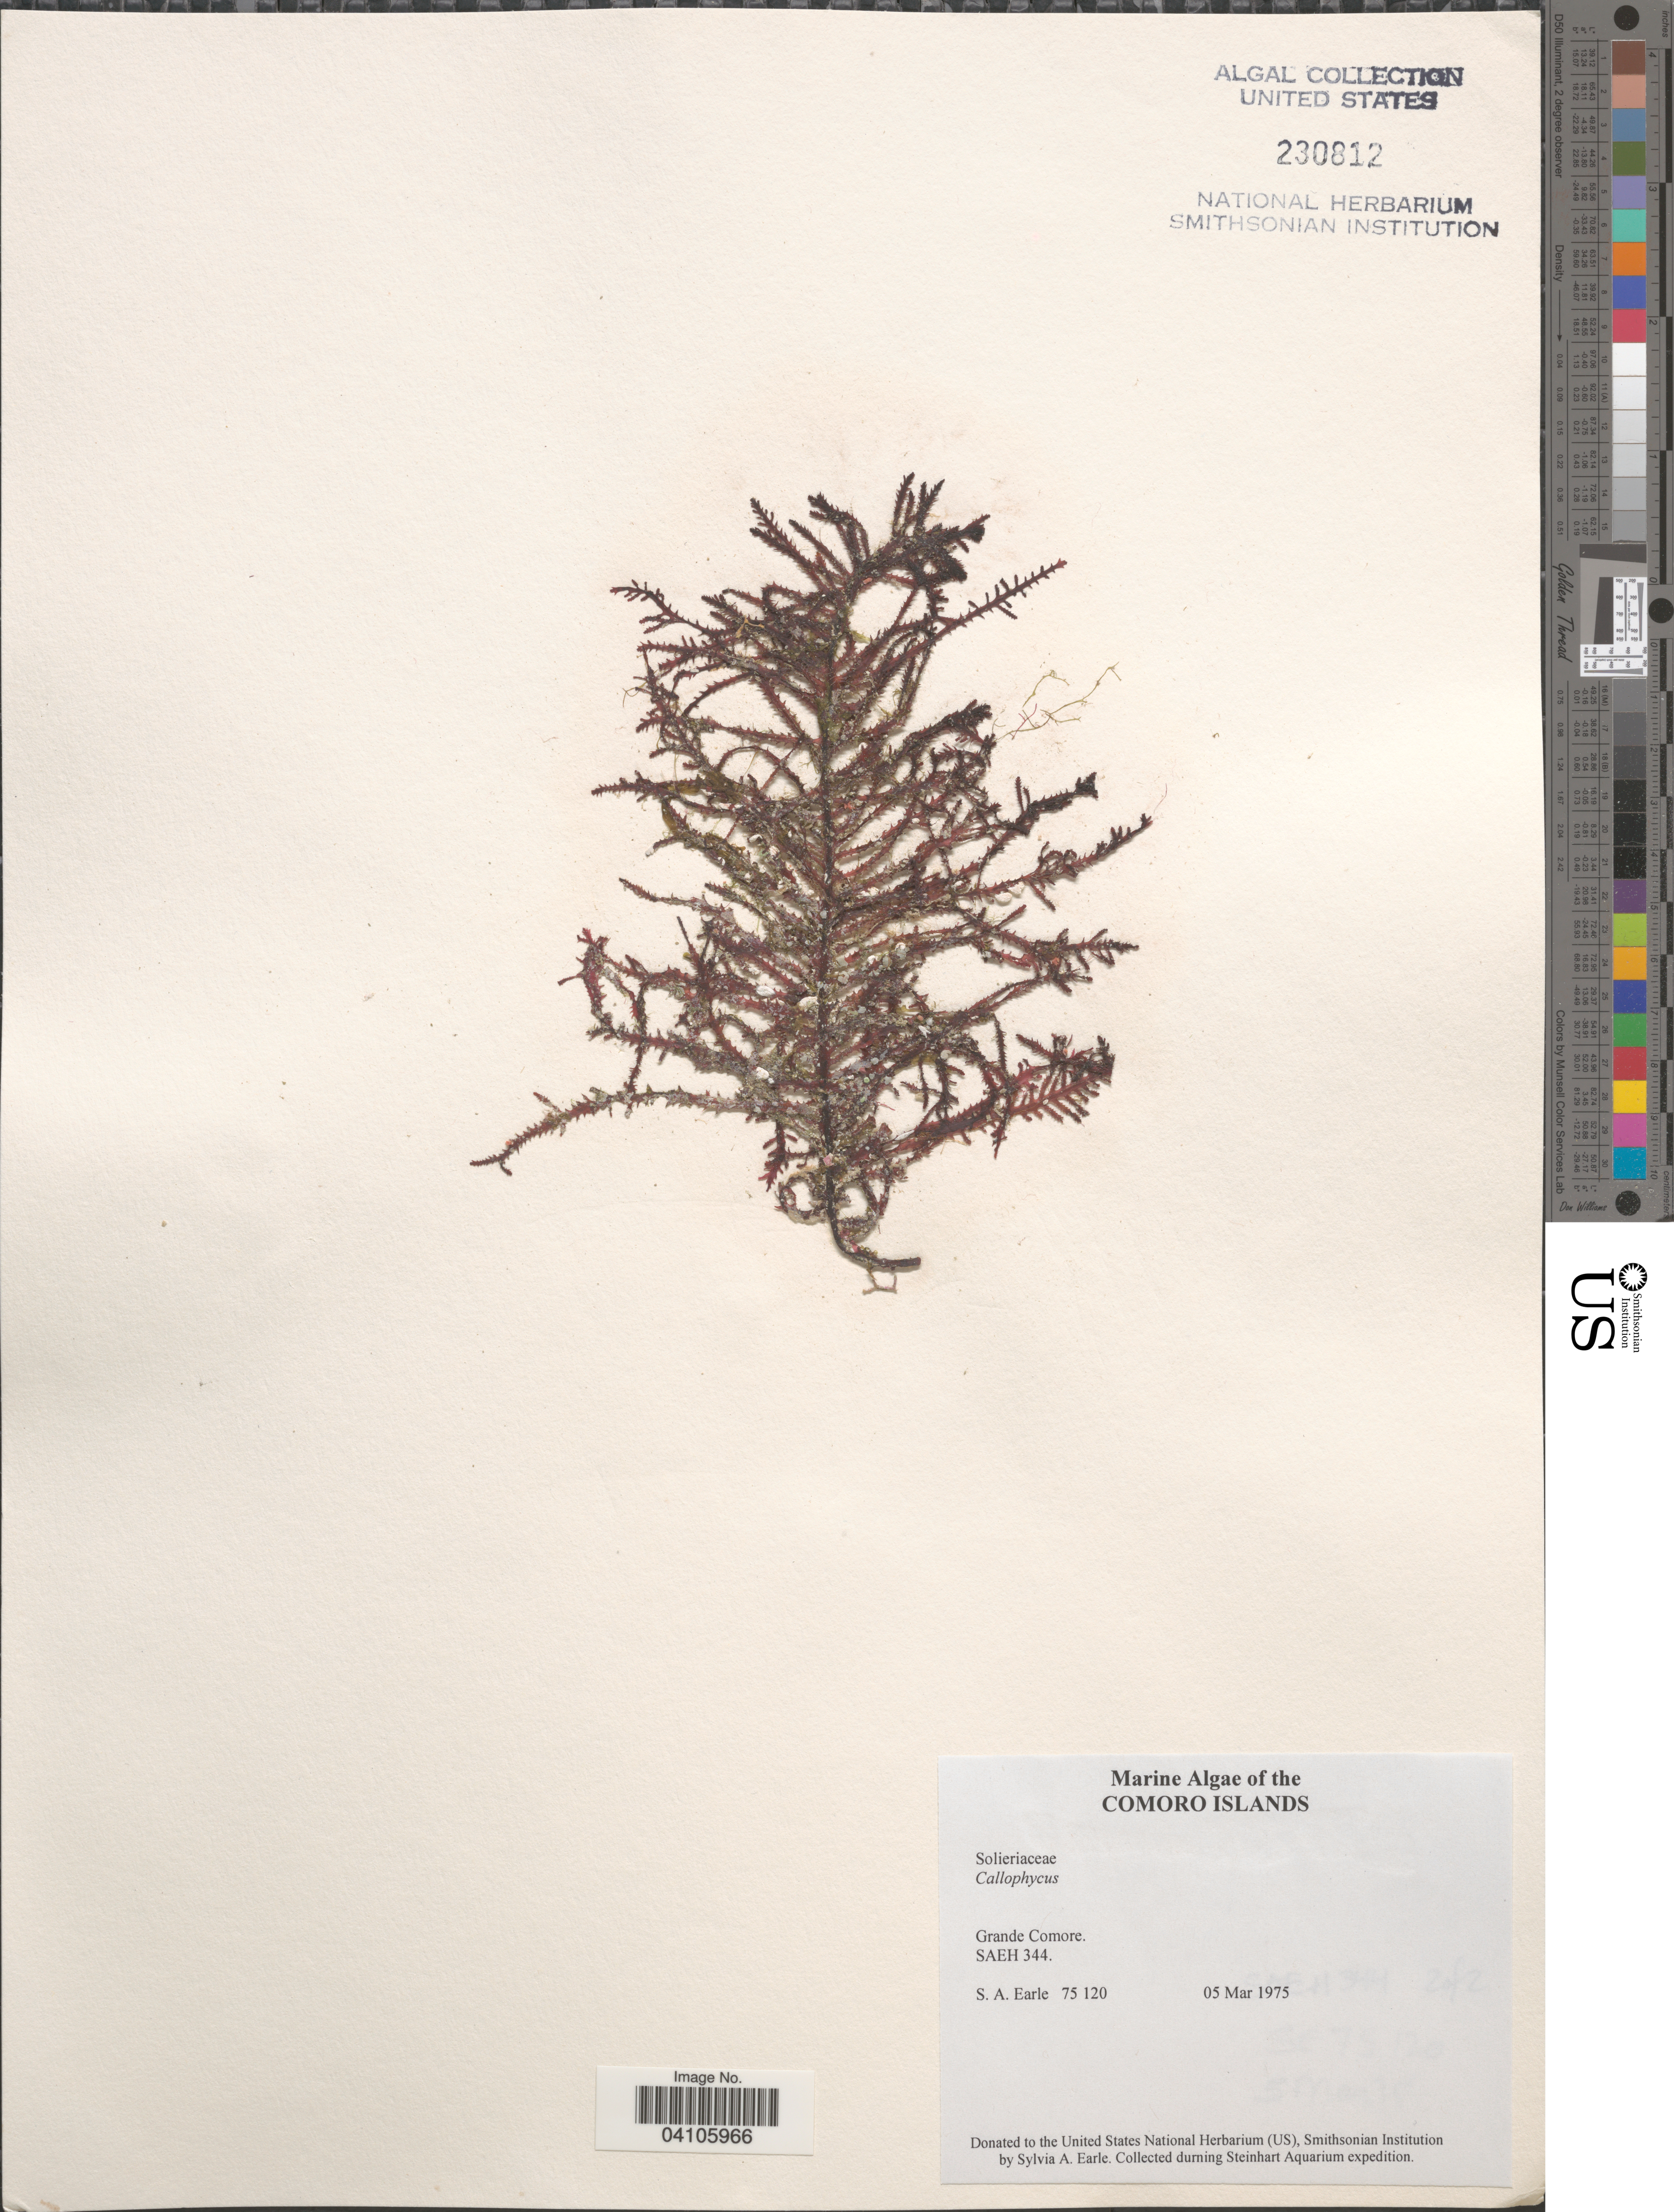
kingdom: Plantae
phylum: Rhodophyta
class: Florideophyceae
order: Gigartinales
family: Solieriaceae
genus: Callophycus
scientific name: Callophycus sp.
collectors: S. A. Earle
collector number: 75120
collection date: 1975-03-05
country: Comoros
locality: Grande Comore. Steinhart Aquarium expedition.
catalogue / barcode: US 230812